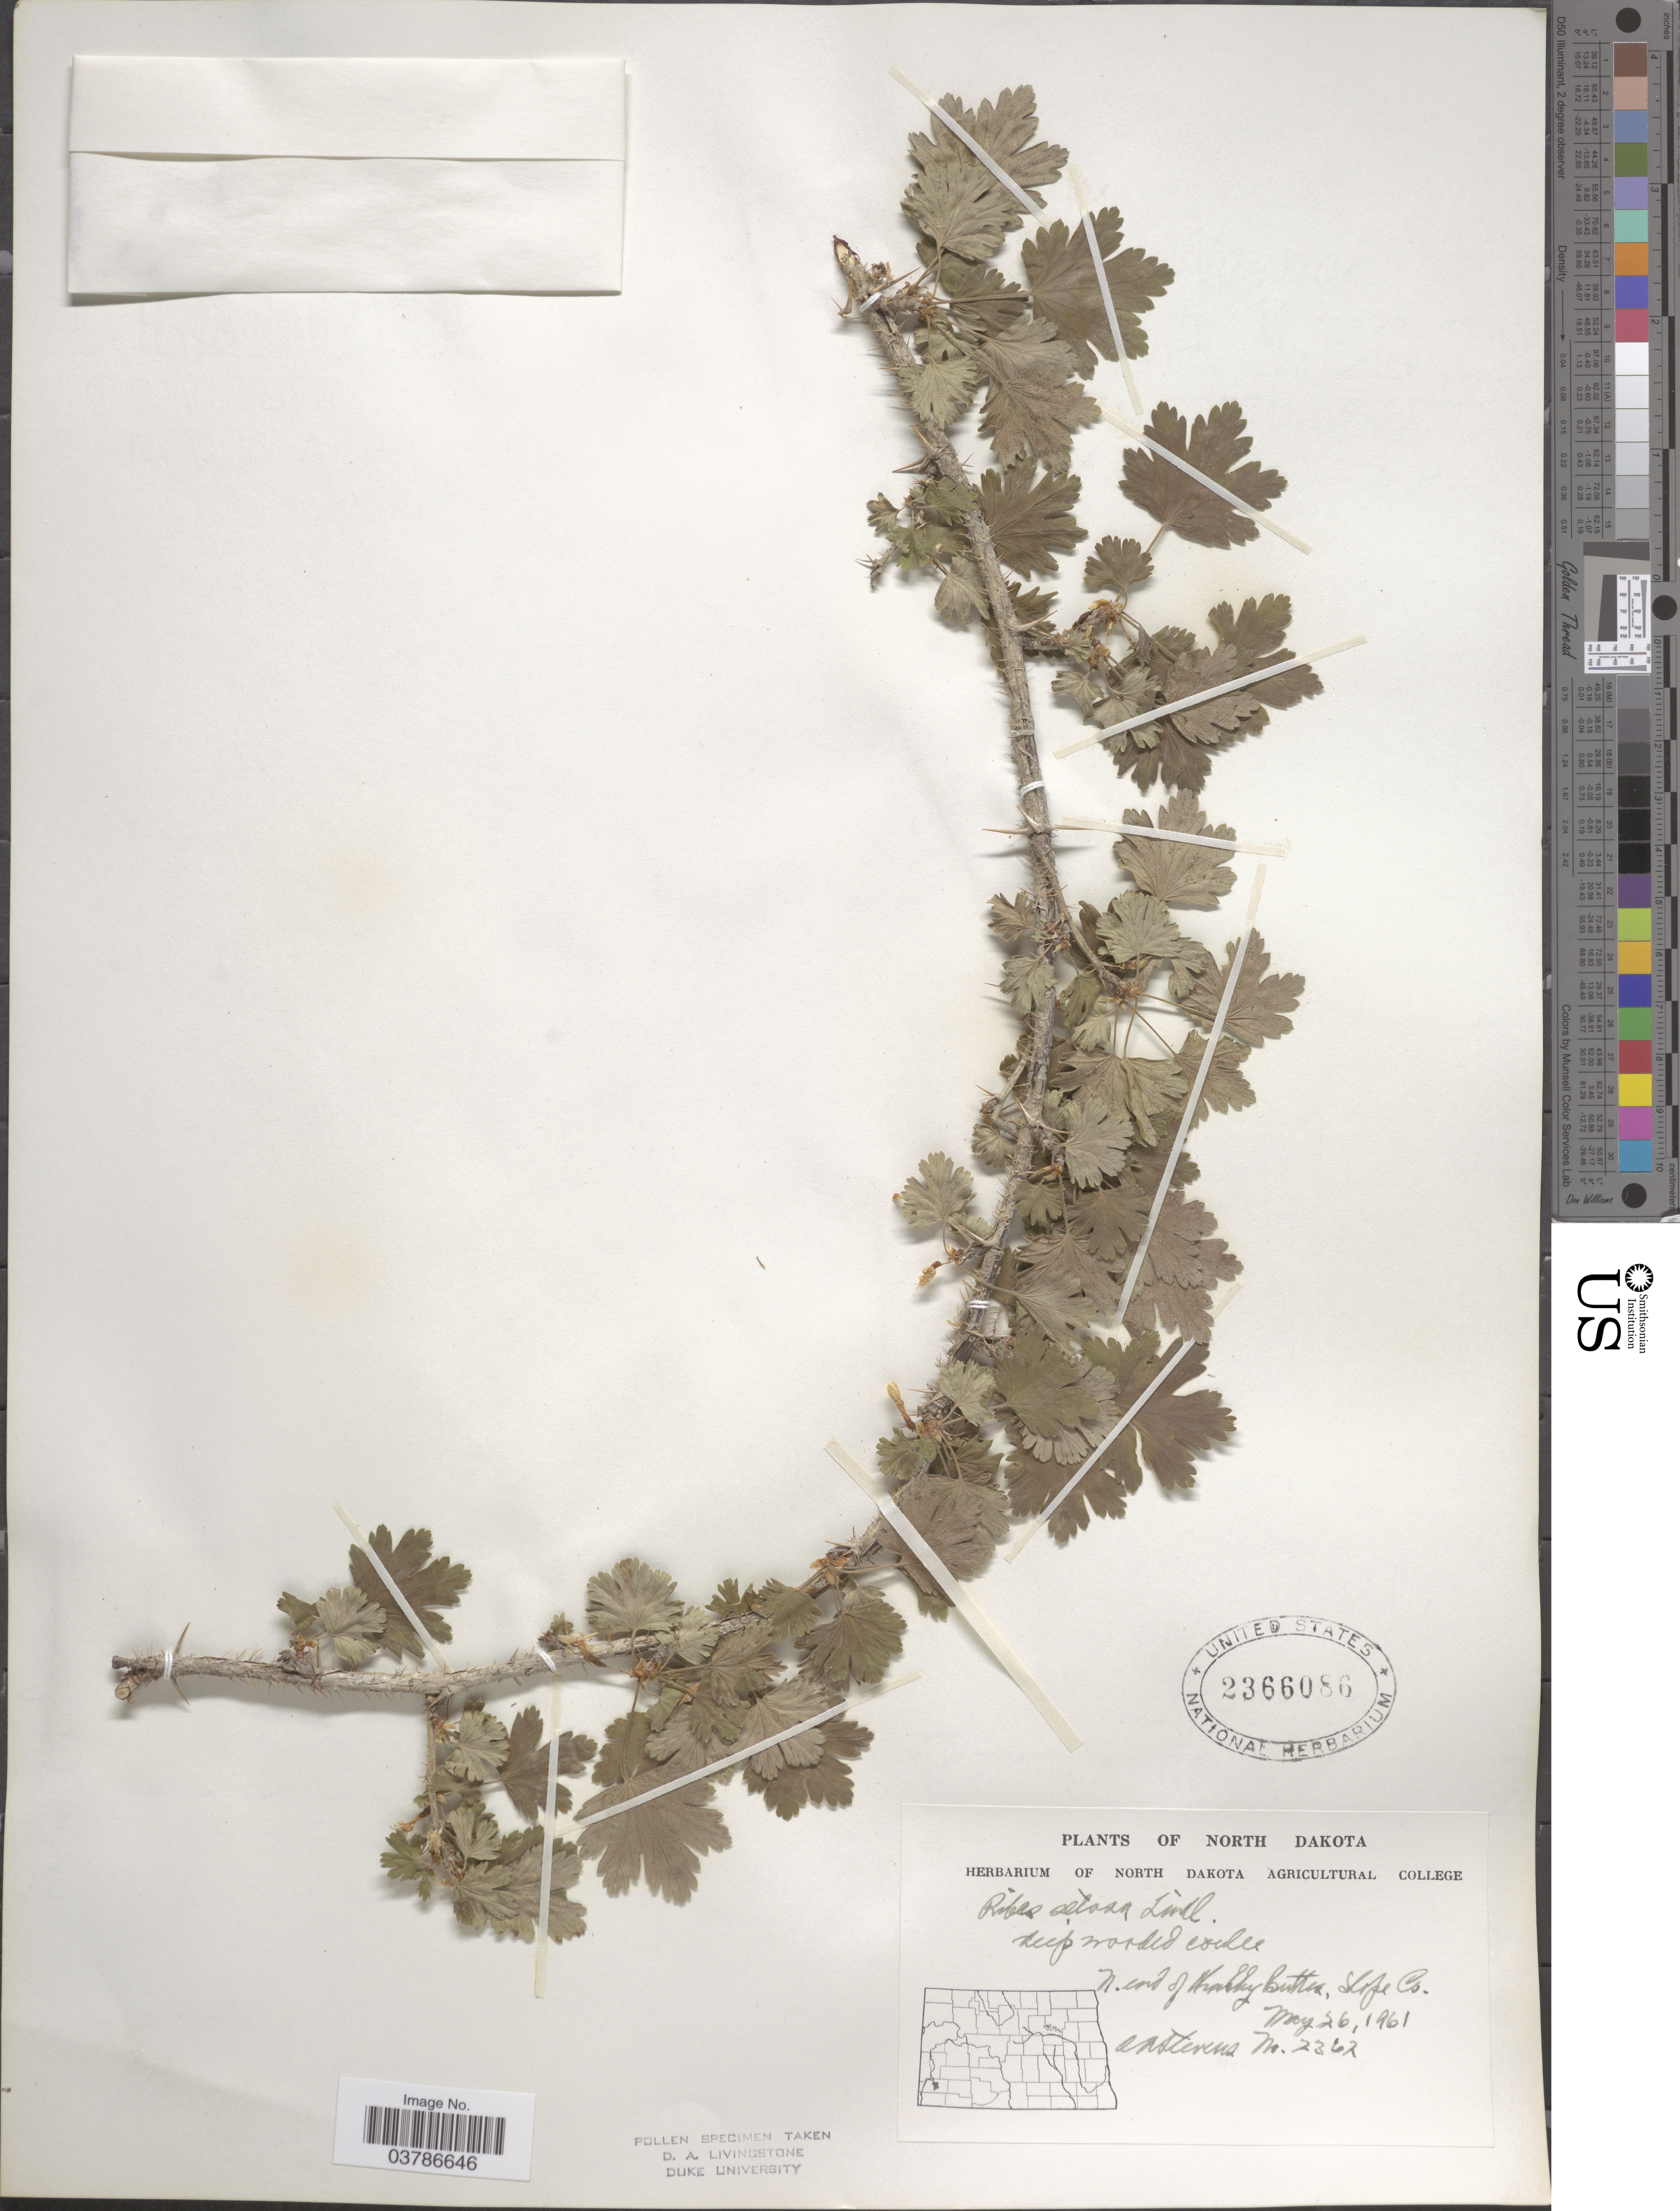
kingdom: Plantae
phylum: Tracheophyta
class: Magnoliopsida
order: Saxifragales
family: Grossulariaceae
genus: Ribes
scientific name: Ribes oxyacanthoides var. setosum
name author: (Lindl.) Dorn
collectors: O. A. Stevens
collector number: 2362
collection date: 1961-05-26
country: United States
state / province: North Dakota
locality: N. end of Barkley* Buttes, Slope Co.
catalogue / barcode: US 2366086